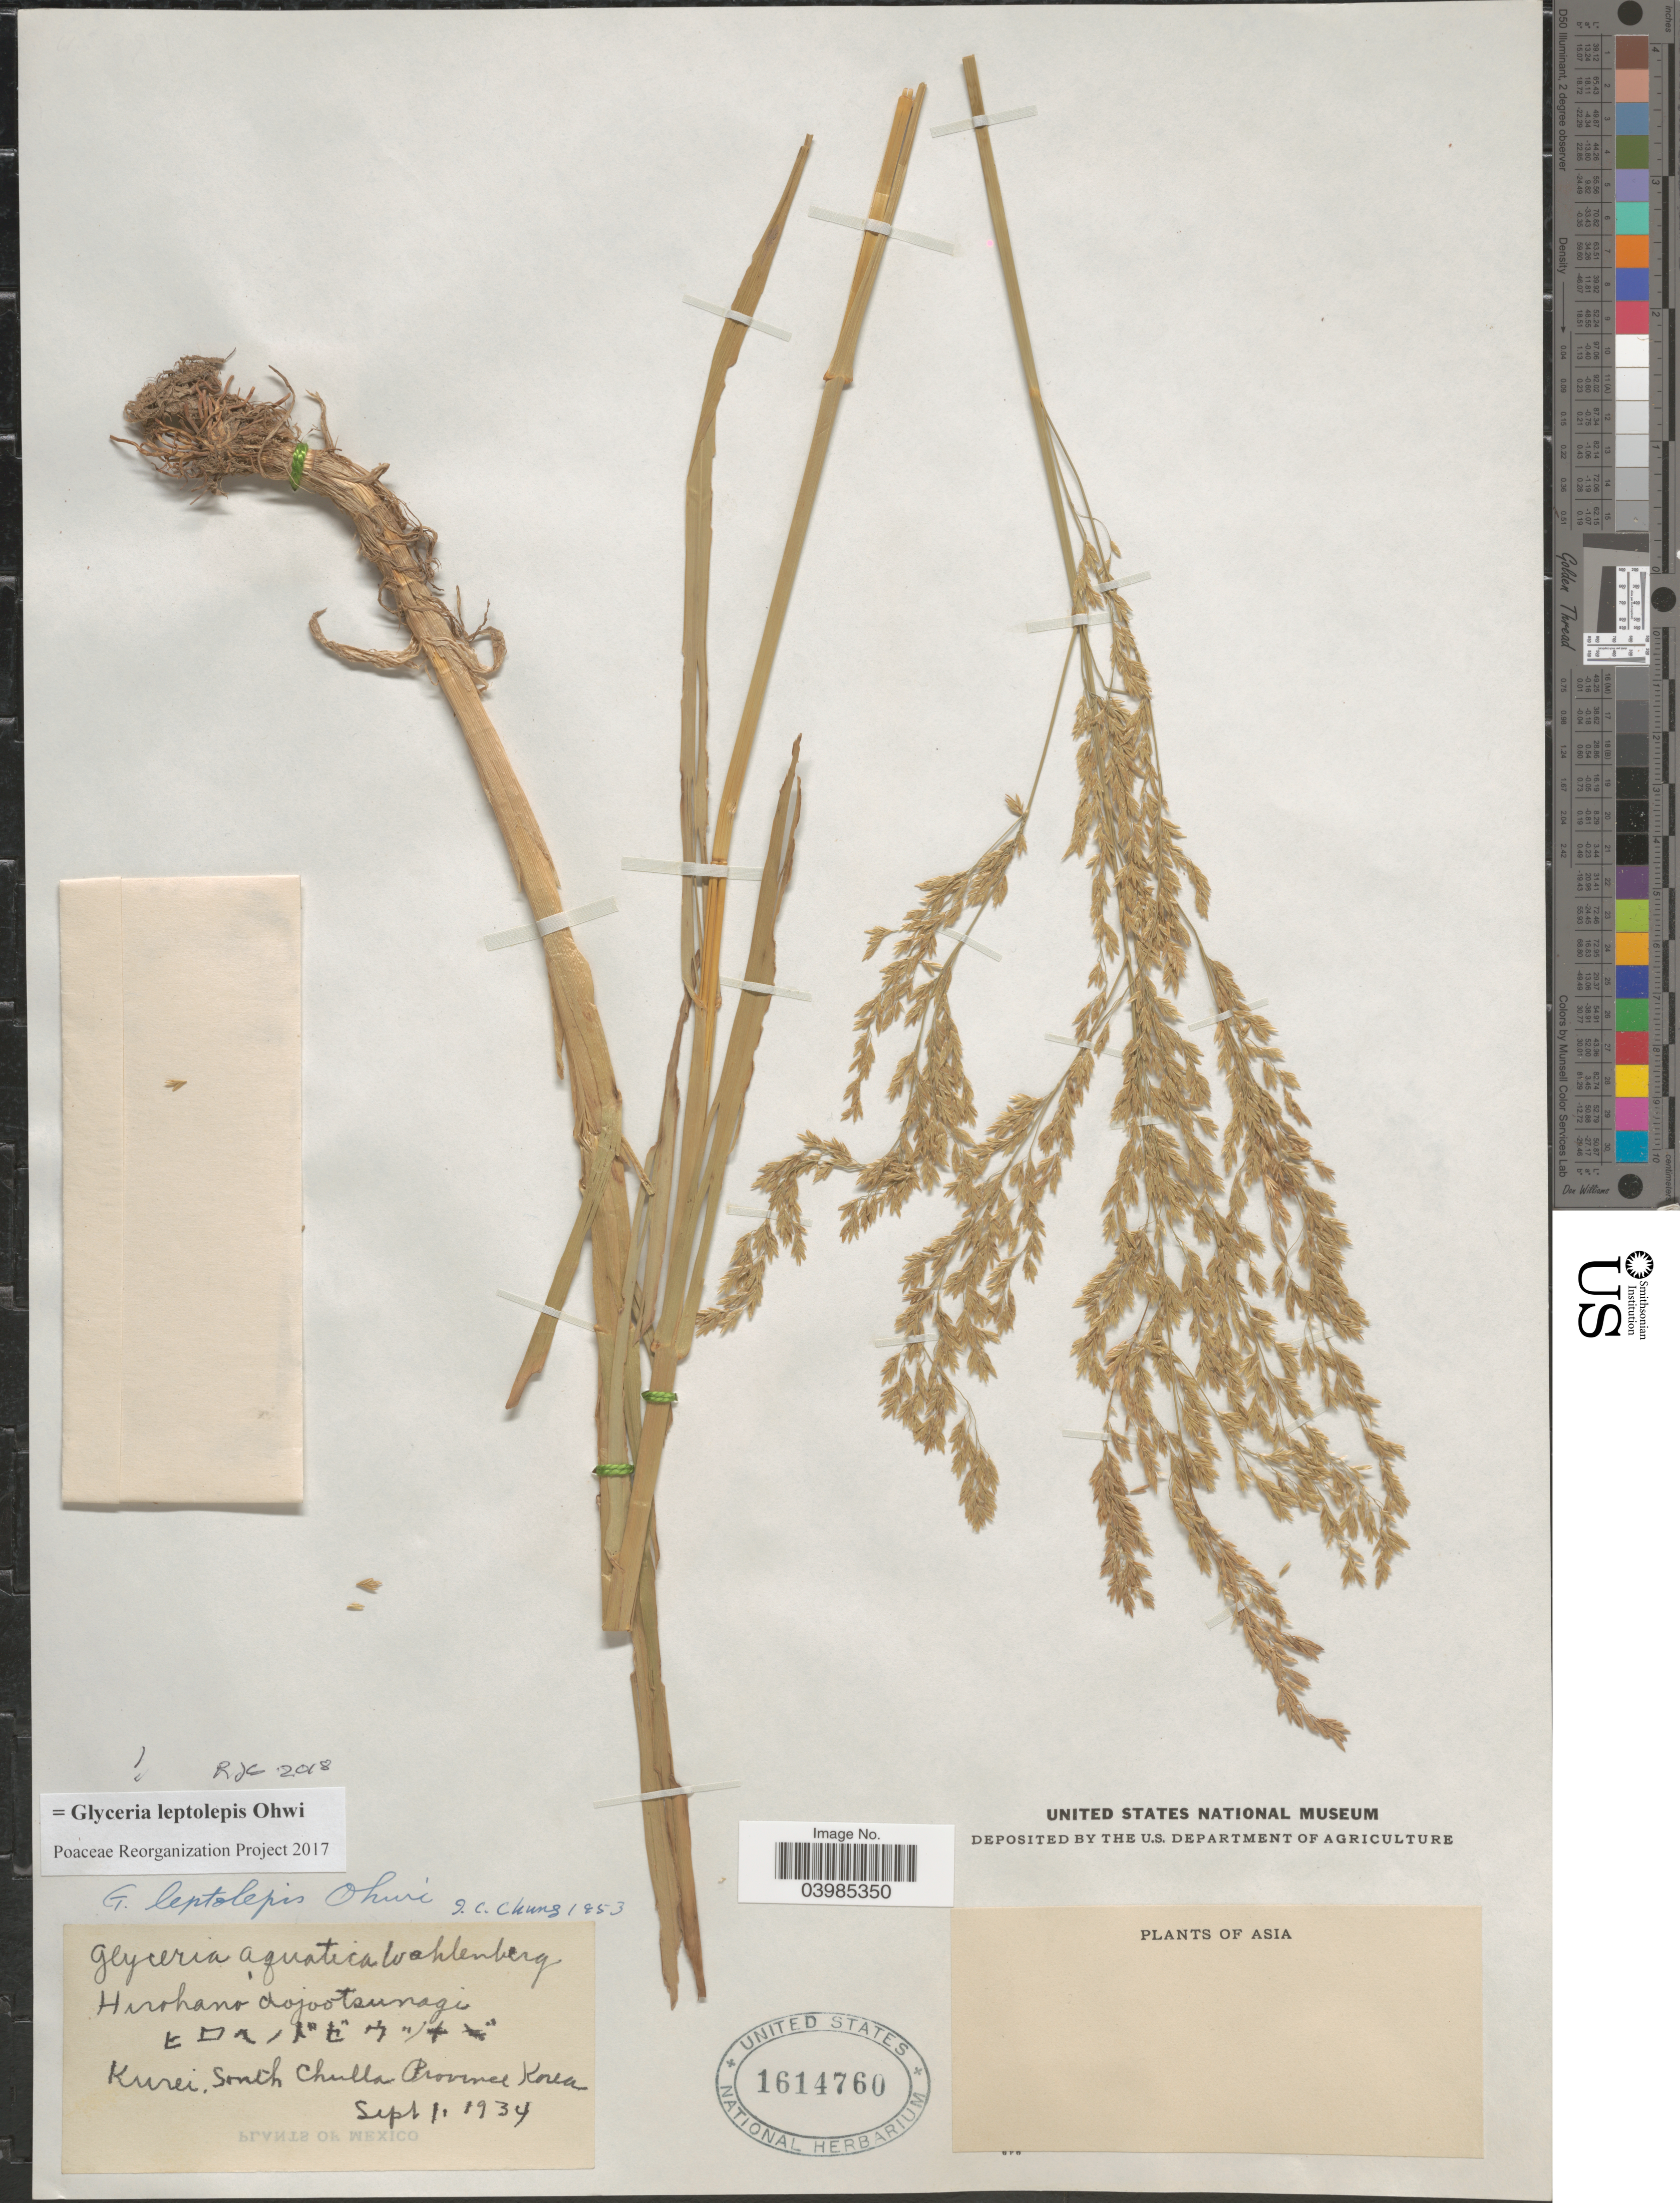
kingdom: Plantae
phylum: Tracheophyta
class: Liliopsida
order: Poales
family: Poaceae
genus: Glyceria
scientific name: Glyceria leptolepis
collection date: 1934-09-01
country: South Korea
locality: Kurei, South Chulla Province.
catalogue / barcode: US 1614760